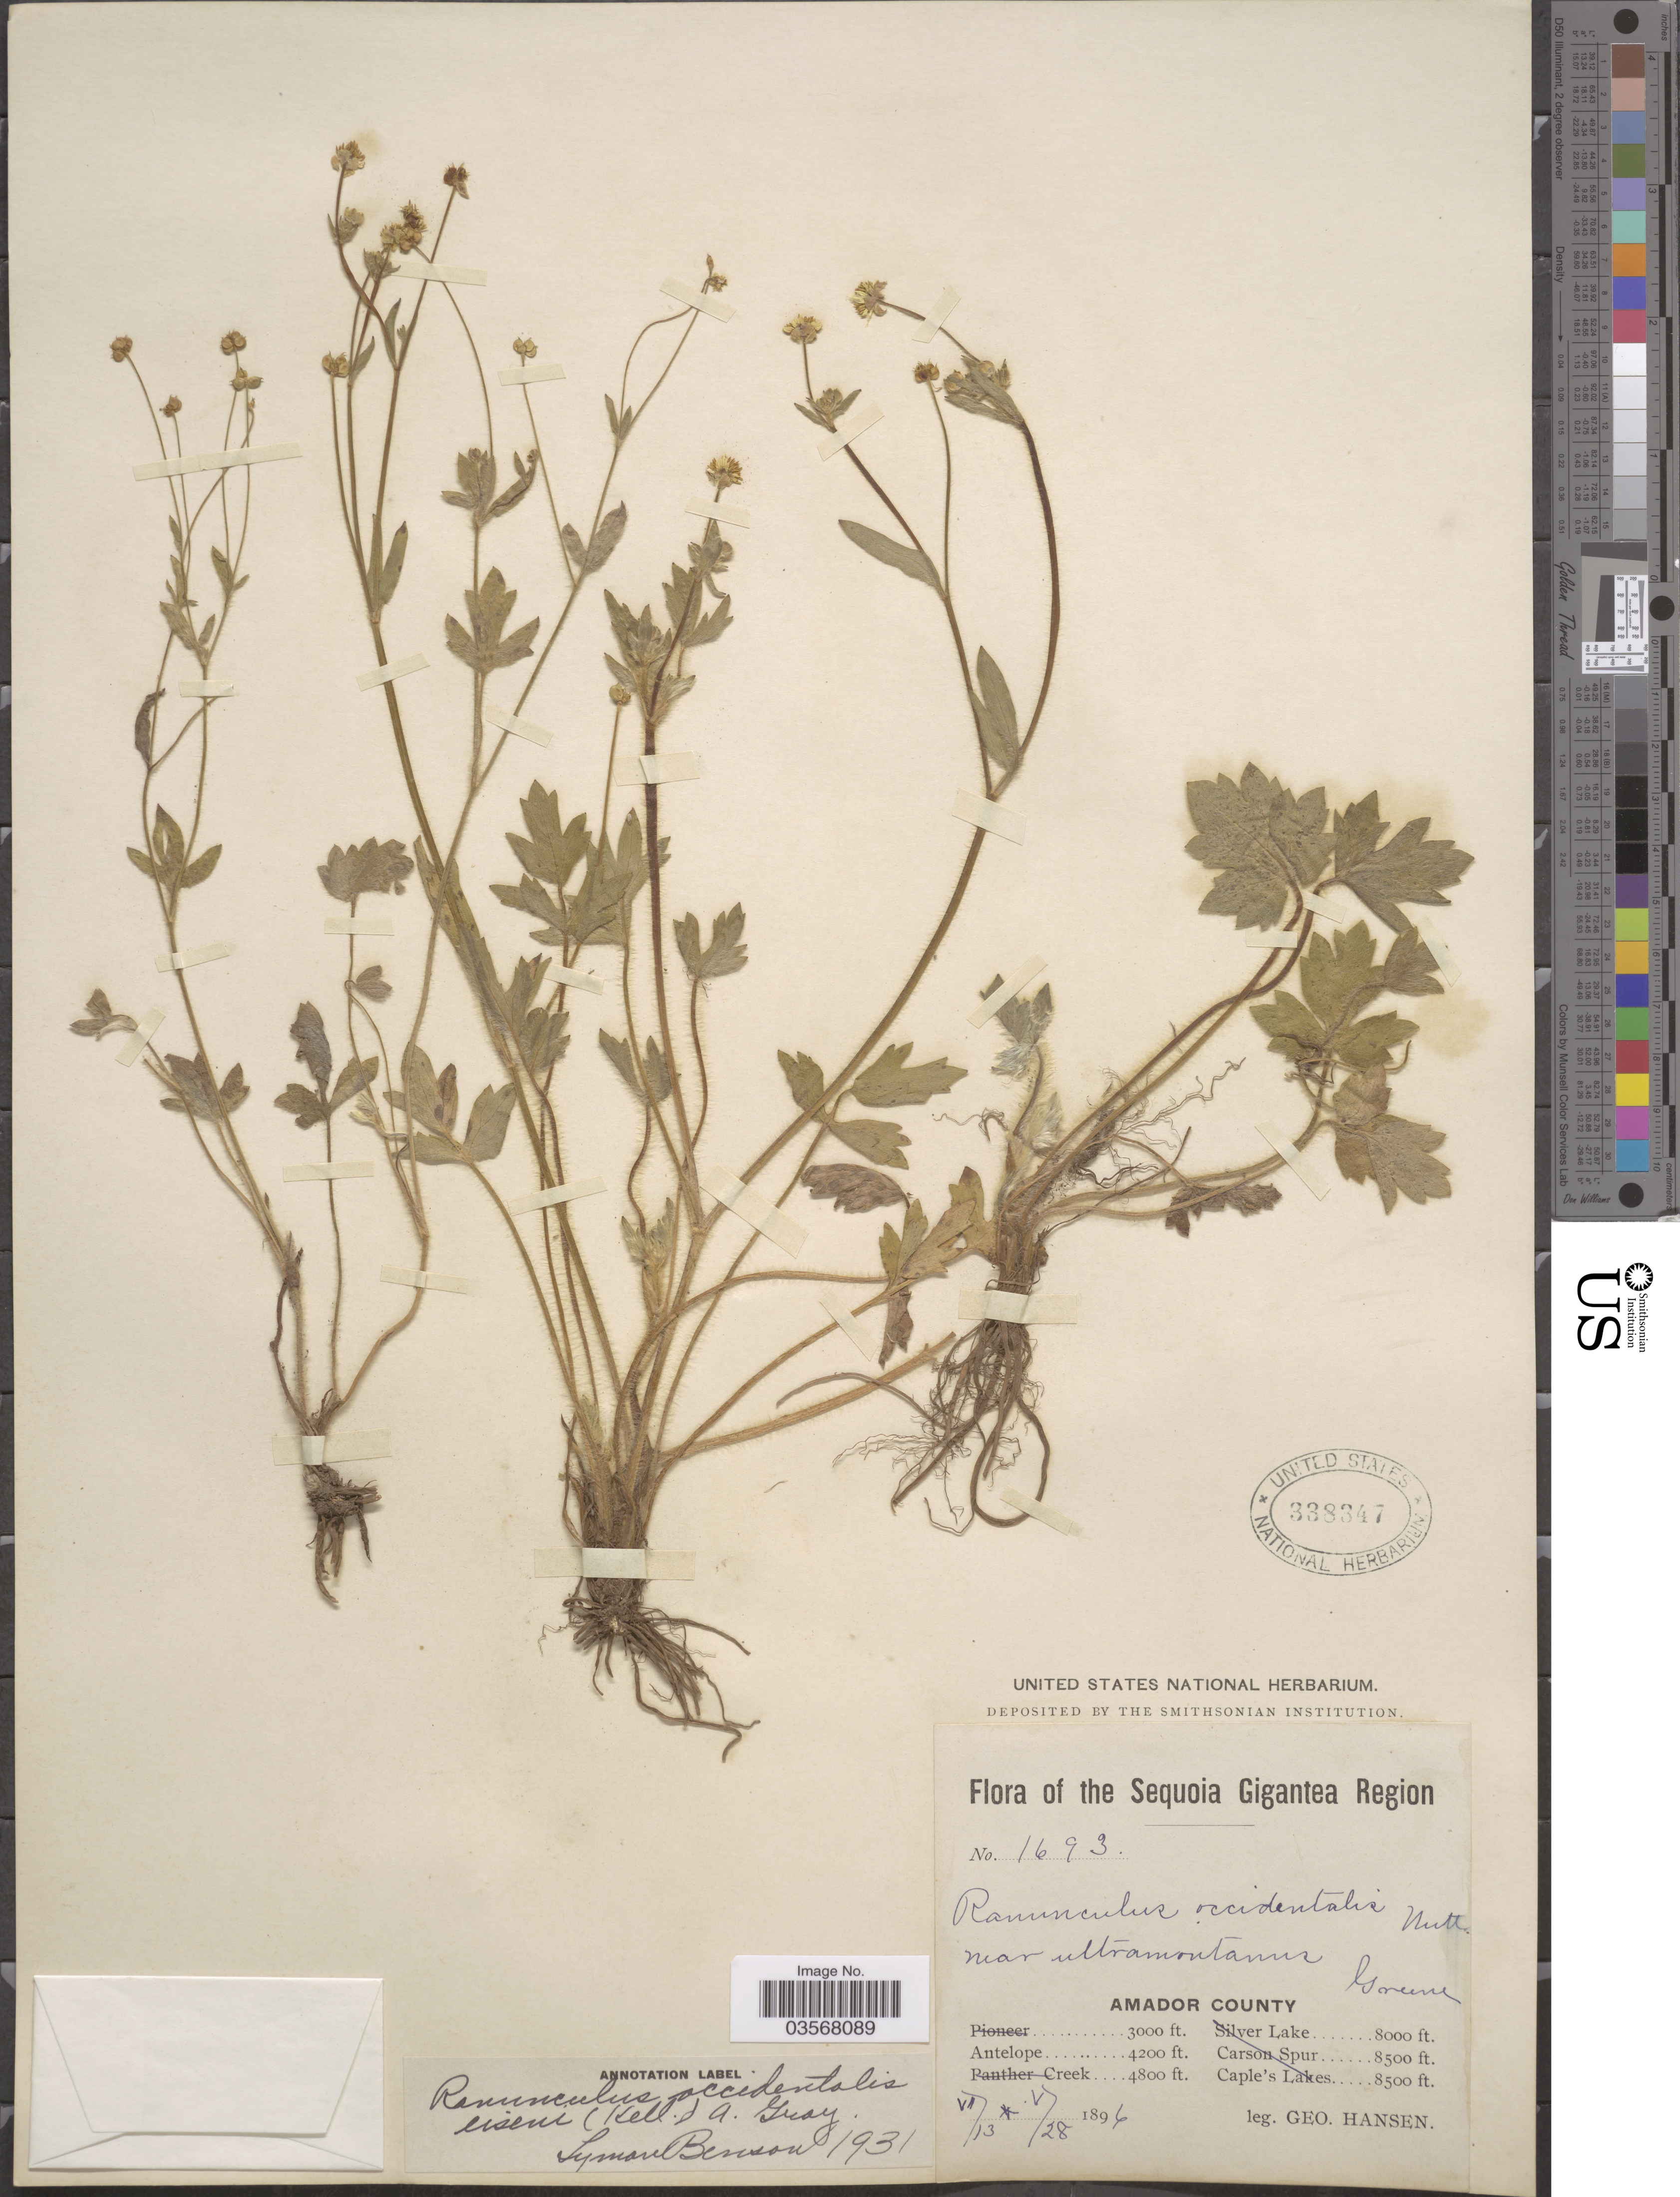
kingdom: Plantae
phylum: Tracheophyta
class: Magnoliopsida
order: Ranunculales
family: Ranunculaceae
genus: Ranunculus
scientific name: Ranunculus occidentalis var. eisenii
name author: Nutt.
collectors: G. Hansen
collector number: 1693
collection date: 1896-05-28/1896-06-13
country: United States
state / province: California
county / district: Amador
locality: Sequoia Gigantea Region. Amador County. Antelope.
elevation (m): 1280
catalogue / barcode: US 338347